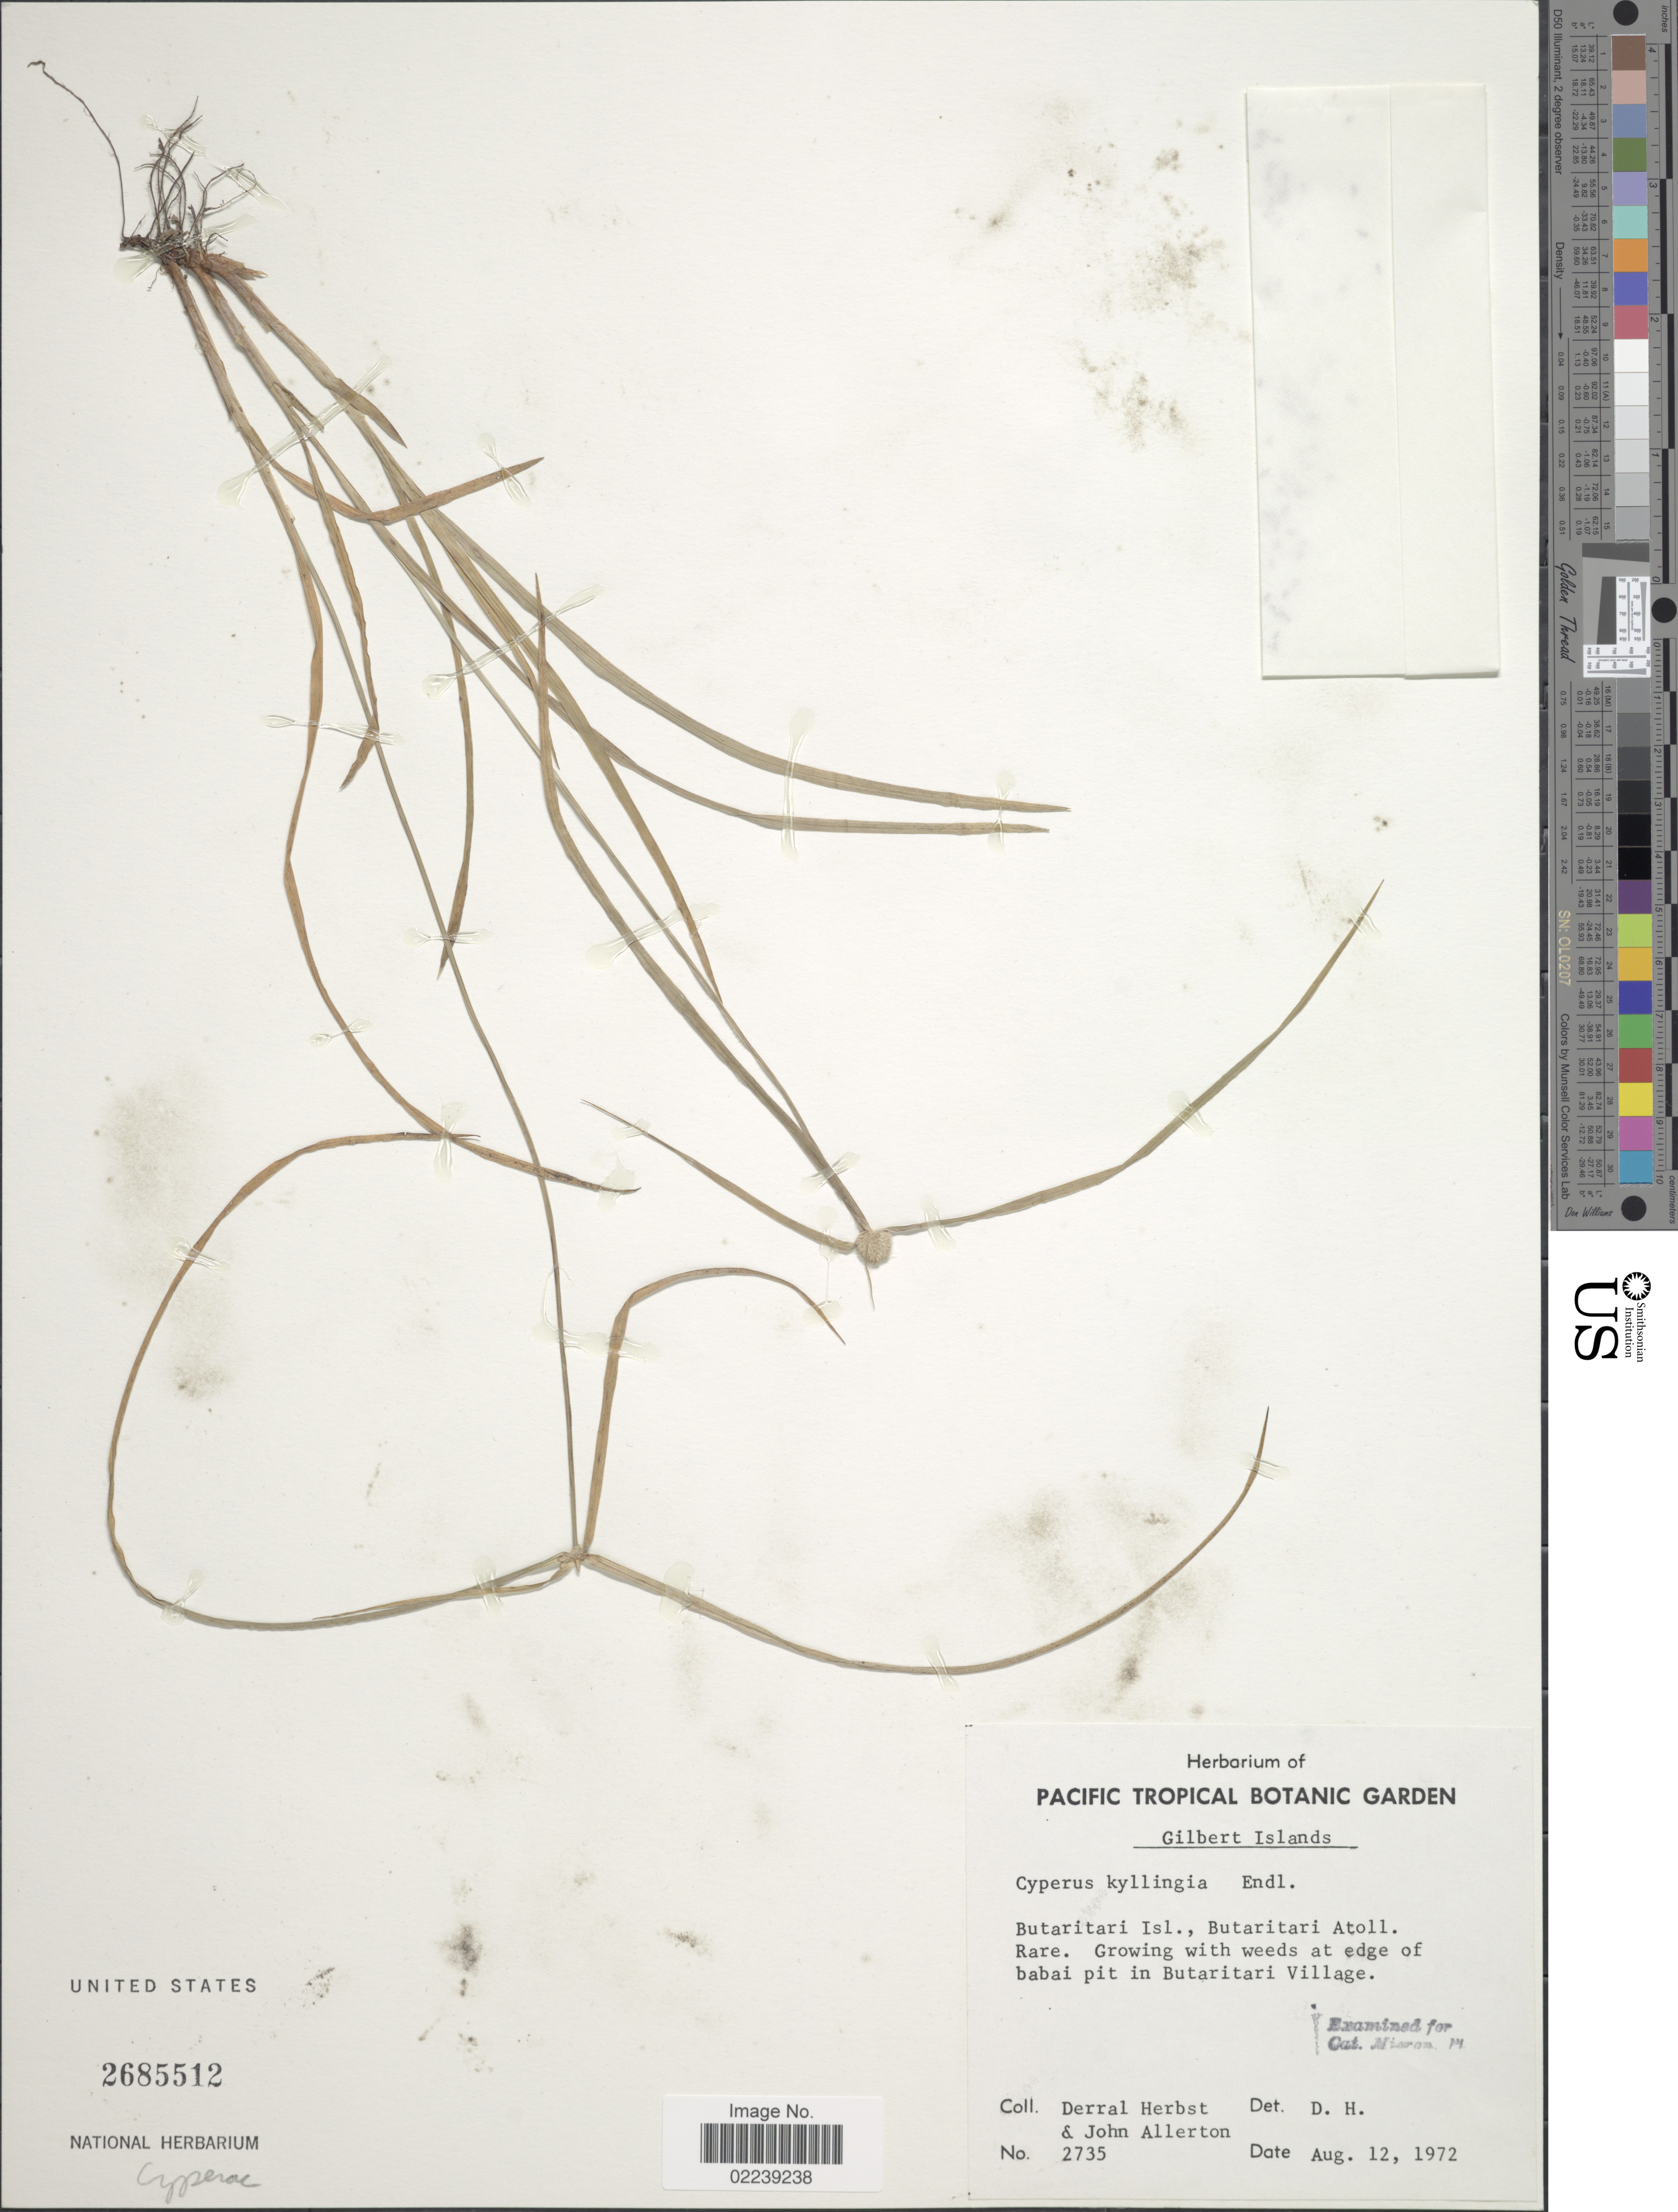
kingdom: Plantae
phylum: Tracheophyta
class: Liliopsida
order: Poales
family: Cyperaceae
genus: Cyperus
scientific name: Cyperus mindorensis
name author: (Steud.) Huygh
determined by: Strong, M. T., (US), Smithsonian Institution - National Museum of Natural History (UNITED STATES)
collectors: D. R. Herbst & J. Allerton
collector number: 2735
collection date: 1972-08-12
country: Kiribati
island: Butaritari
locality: Gilbert Islands. butaritari Isl., Butaritari Atoll, edge of babai pit in Butaritari Village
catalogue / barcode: US 2685512